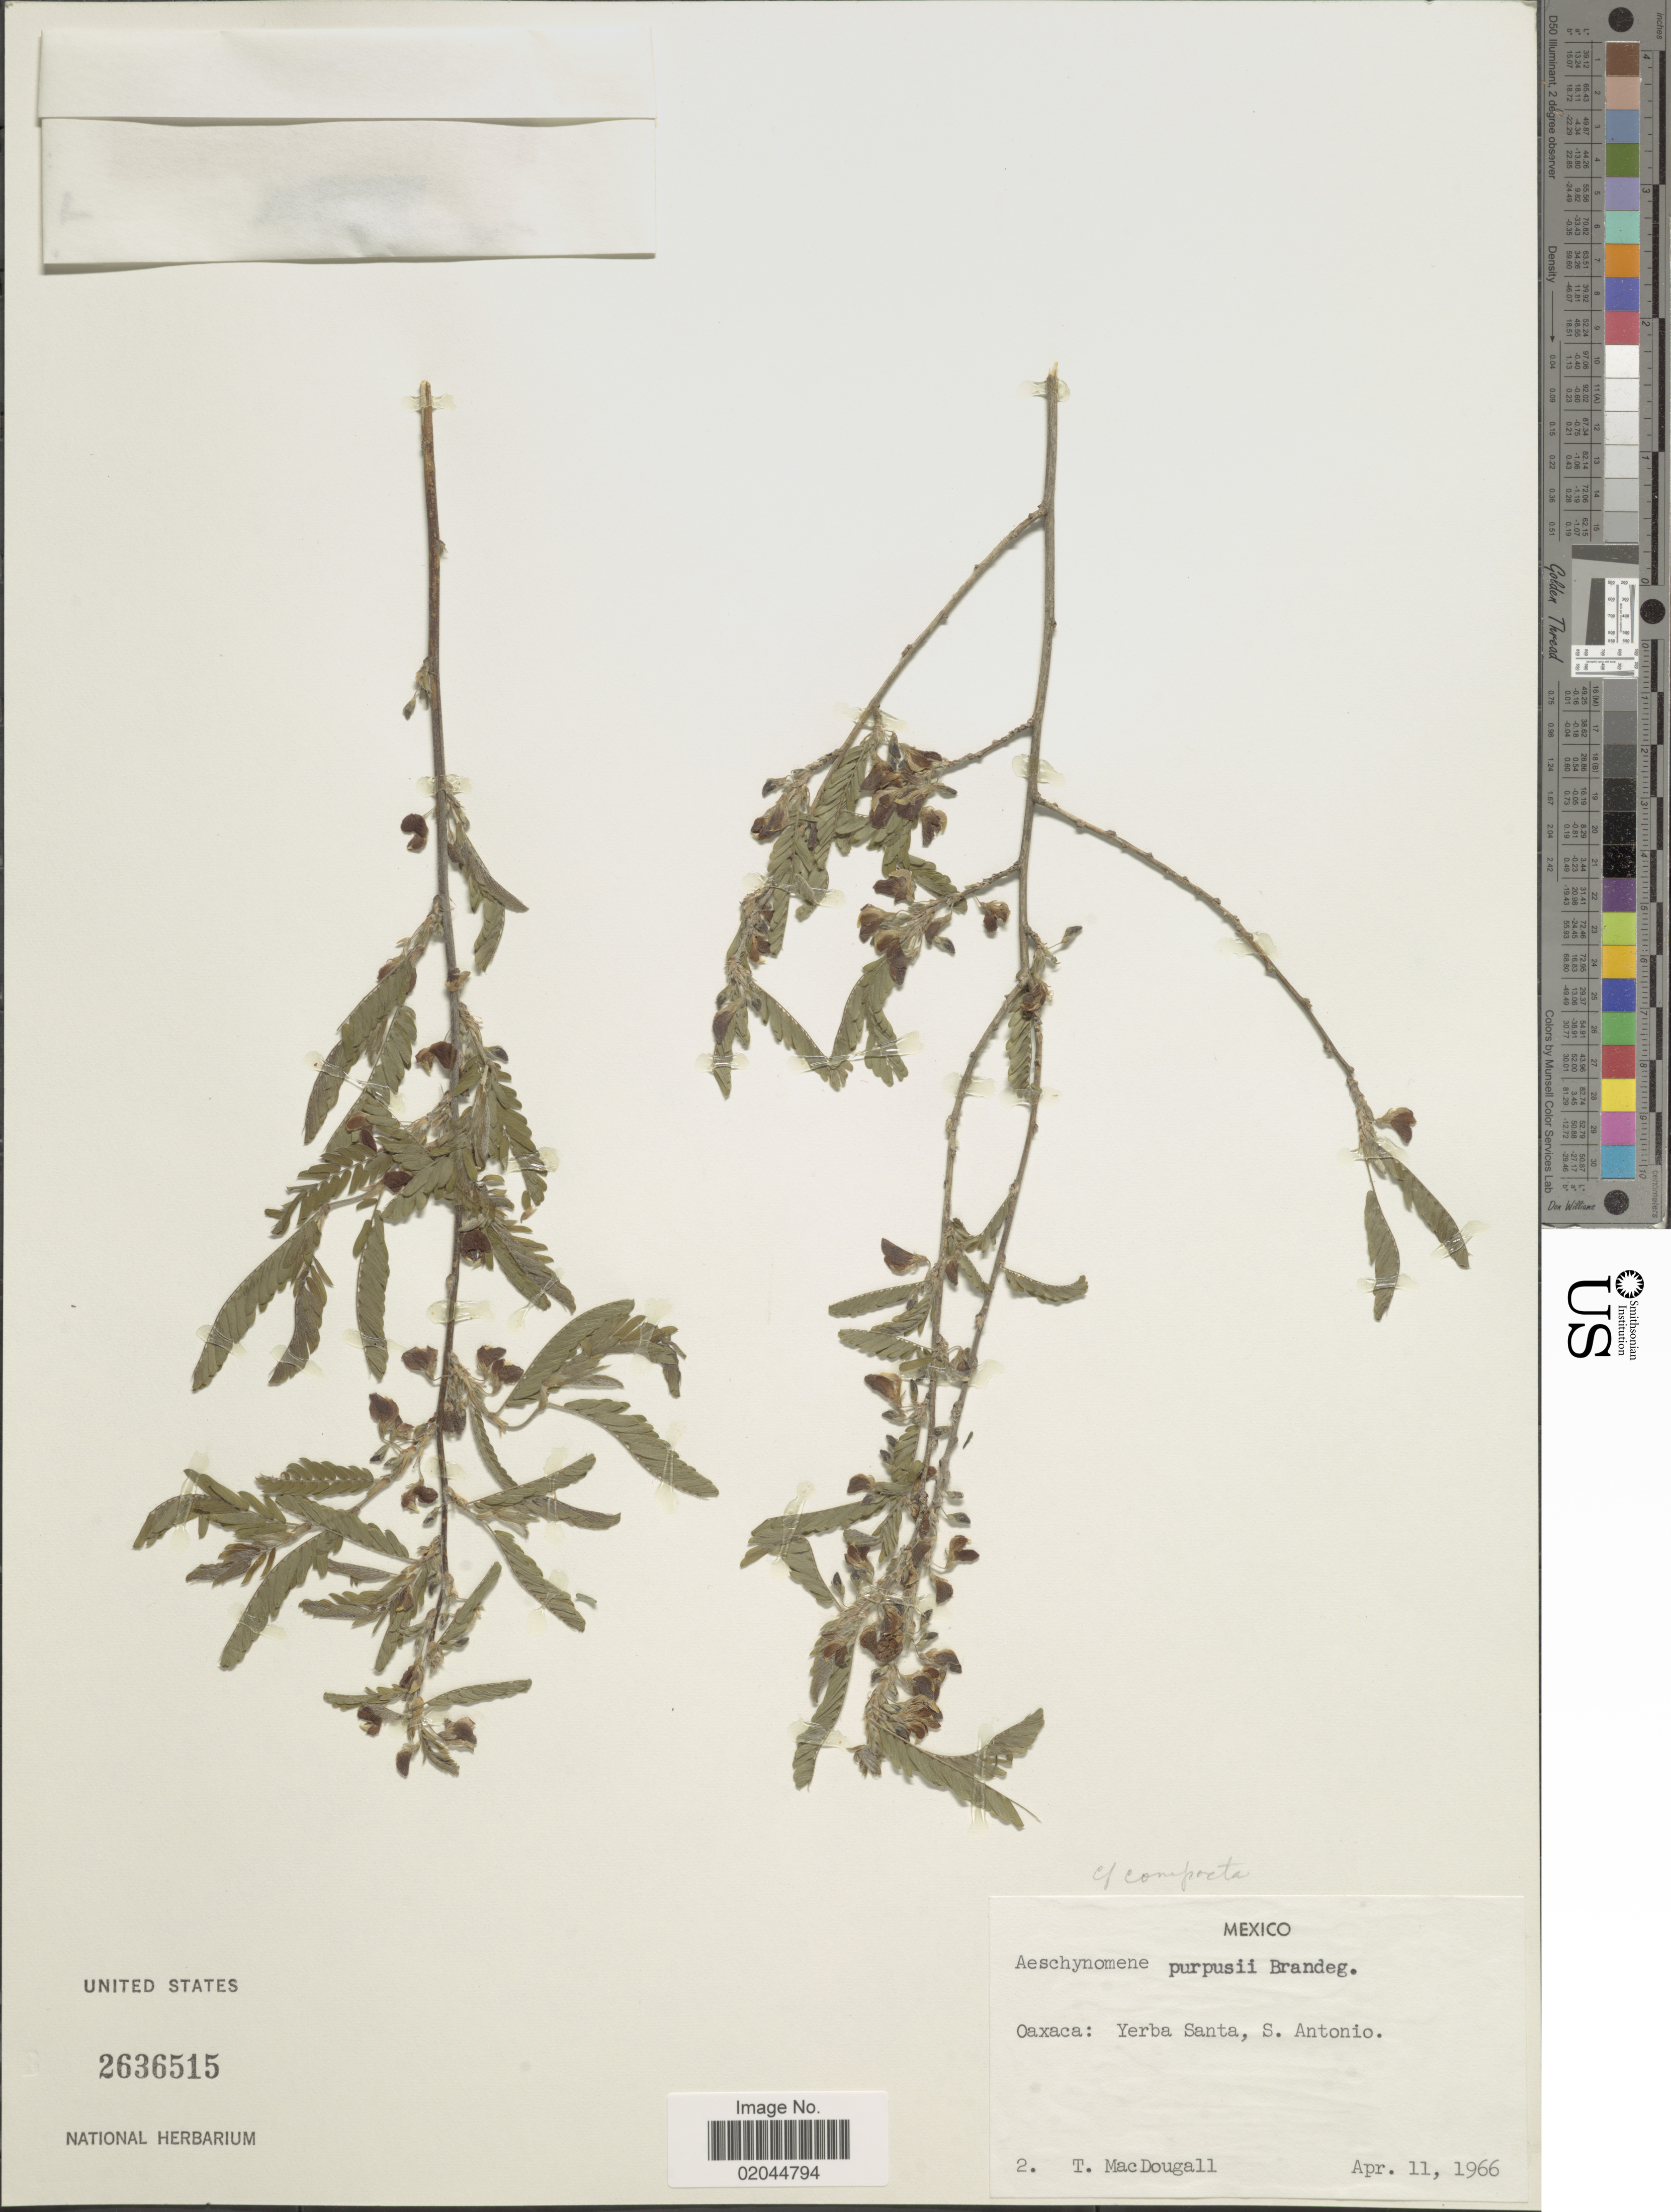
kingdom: Plantae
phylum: Tracheophyta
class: Magnoliopsida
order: Fabales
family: Fabaceae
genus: Aeschynomene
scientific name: Aeschynomene compacta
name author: Rose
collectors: T. B. MacDougall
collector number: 2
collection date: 1966-04-11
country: Mexico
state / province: Oaxaca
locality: Oaxaca: Yerba Santa, S. Antonio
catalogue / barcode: US 2636515